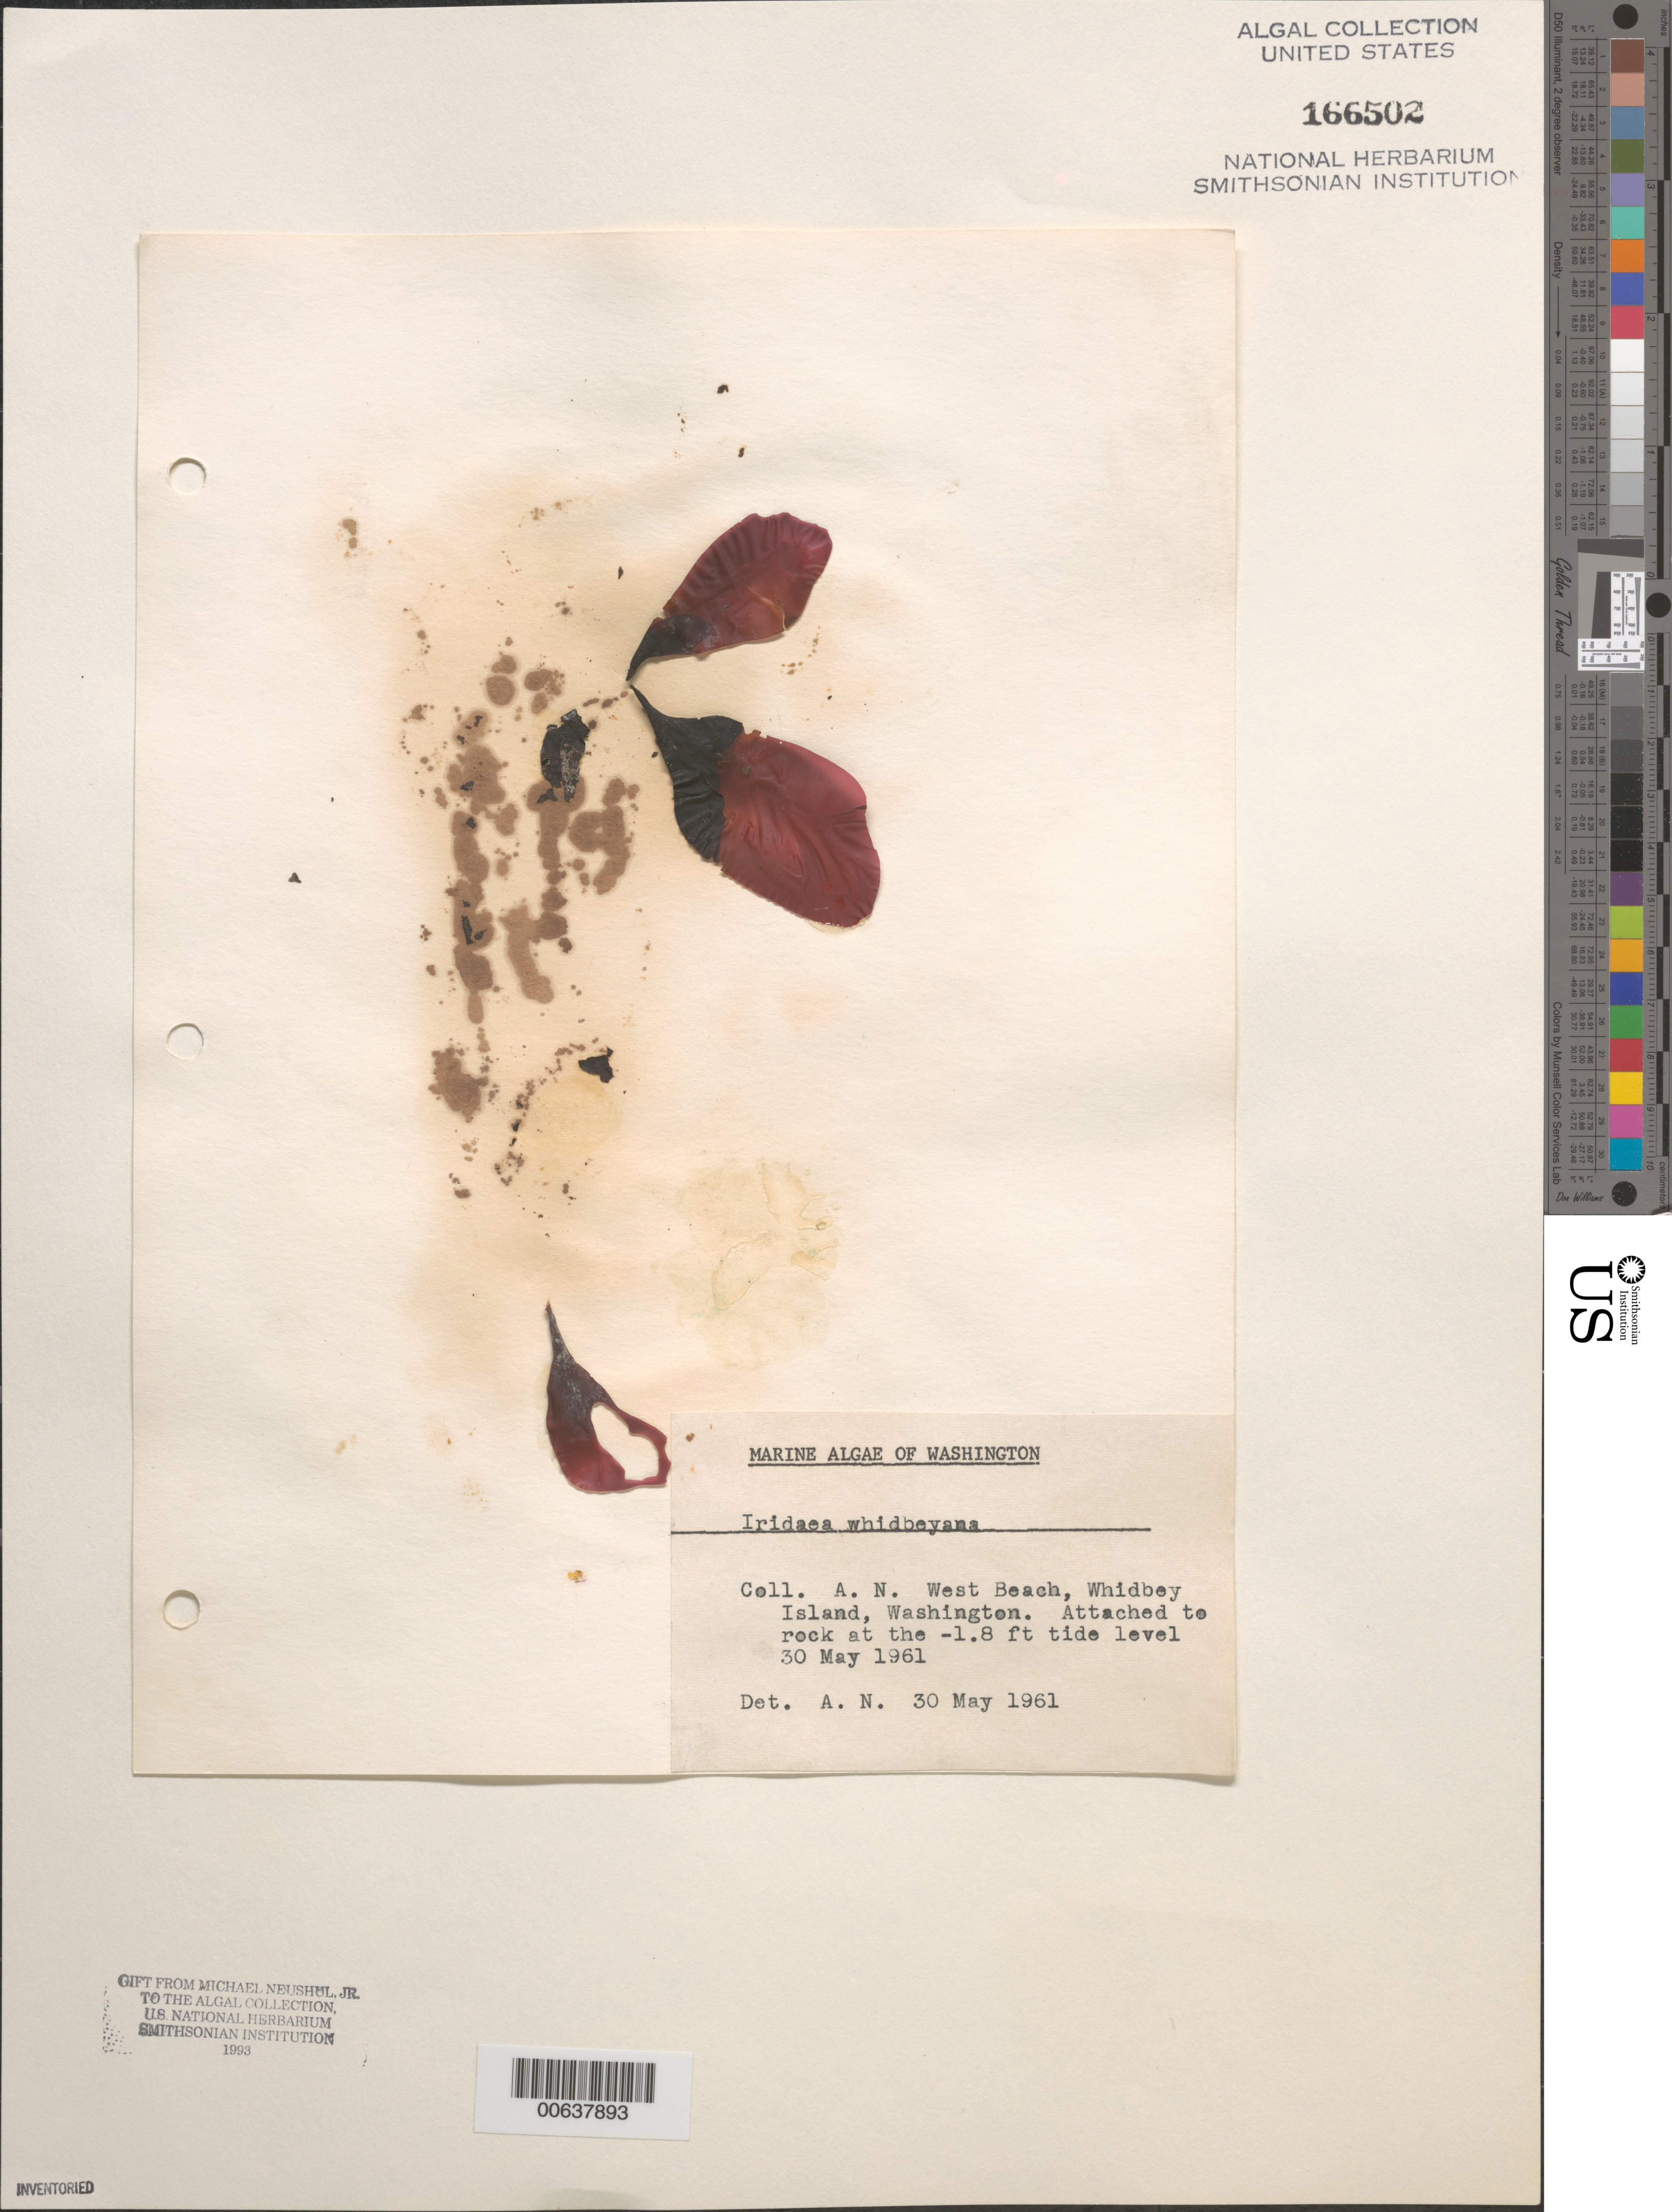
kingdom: Plantae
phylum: Rhodophyta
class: Florideophyceae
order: Gigartinales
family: Gigartinaceae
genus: Mazzaella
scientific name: Mazzaella sanguinea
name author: (Setchell & N.L. Gardner) Hommersand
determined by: Algae name updating Project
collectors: A. N.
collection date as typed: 30 May 1961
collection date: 1961-05-30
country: United States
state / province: Washington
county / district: Island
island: Whidbey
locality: West Beach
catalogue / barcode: US 166502